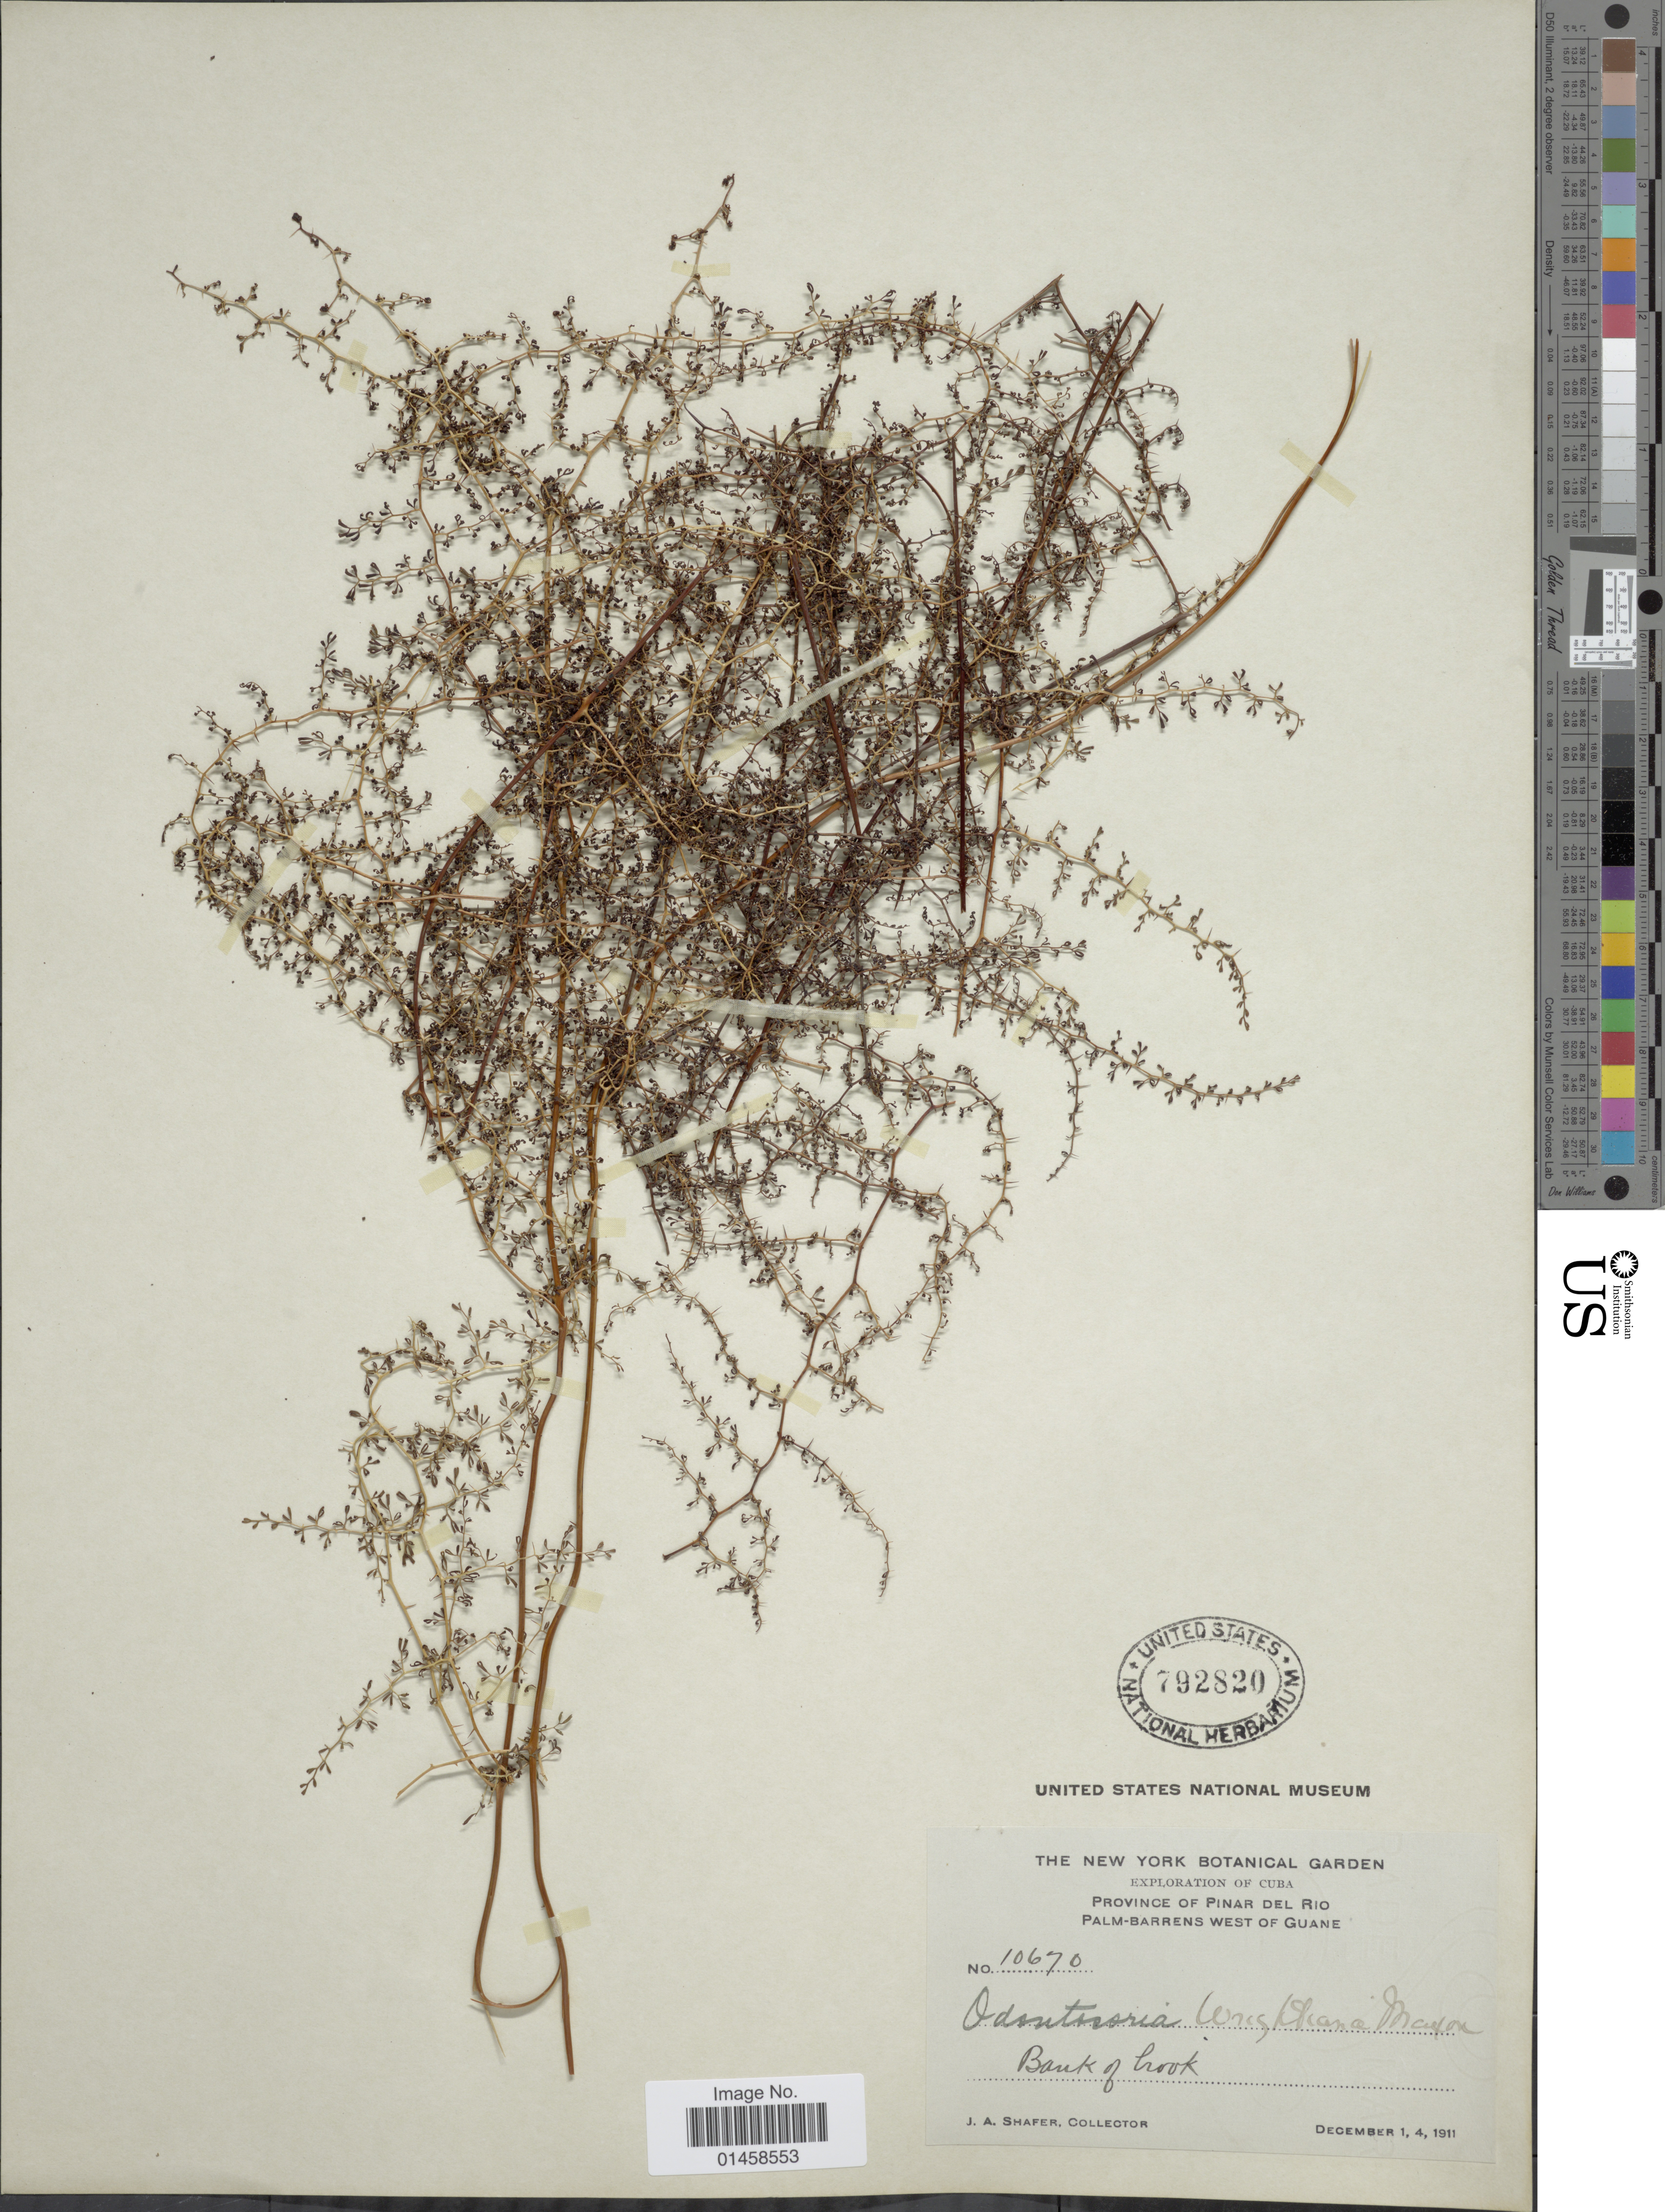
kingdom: Plantae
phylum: Tracheophyta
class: Polypodiopsida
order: Polypodiales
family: Lindsaeaceae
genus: Odontosoria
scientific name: Odontosoria wrightiana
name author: Maxon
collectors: J. A. Shafer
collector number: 10670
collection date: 1911-12-01/1911-12-04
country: Cuba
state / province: Pinar del Río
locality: Palm-Barrens West of Guane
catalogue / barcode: US 792820